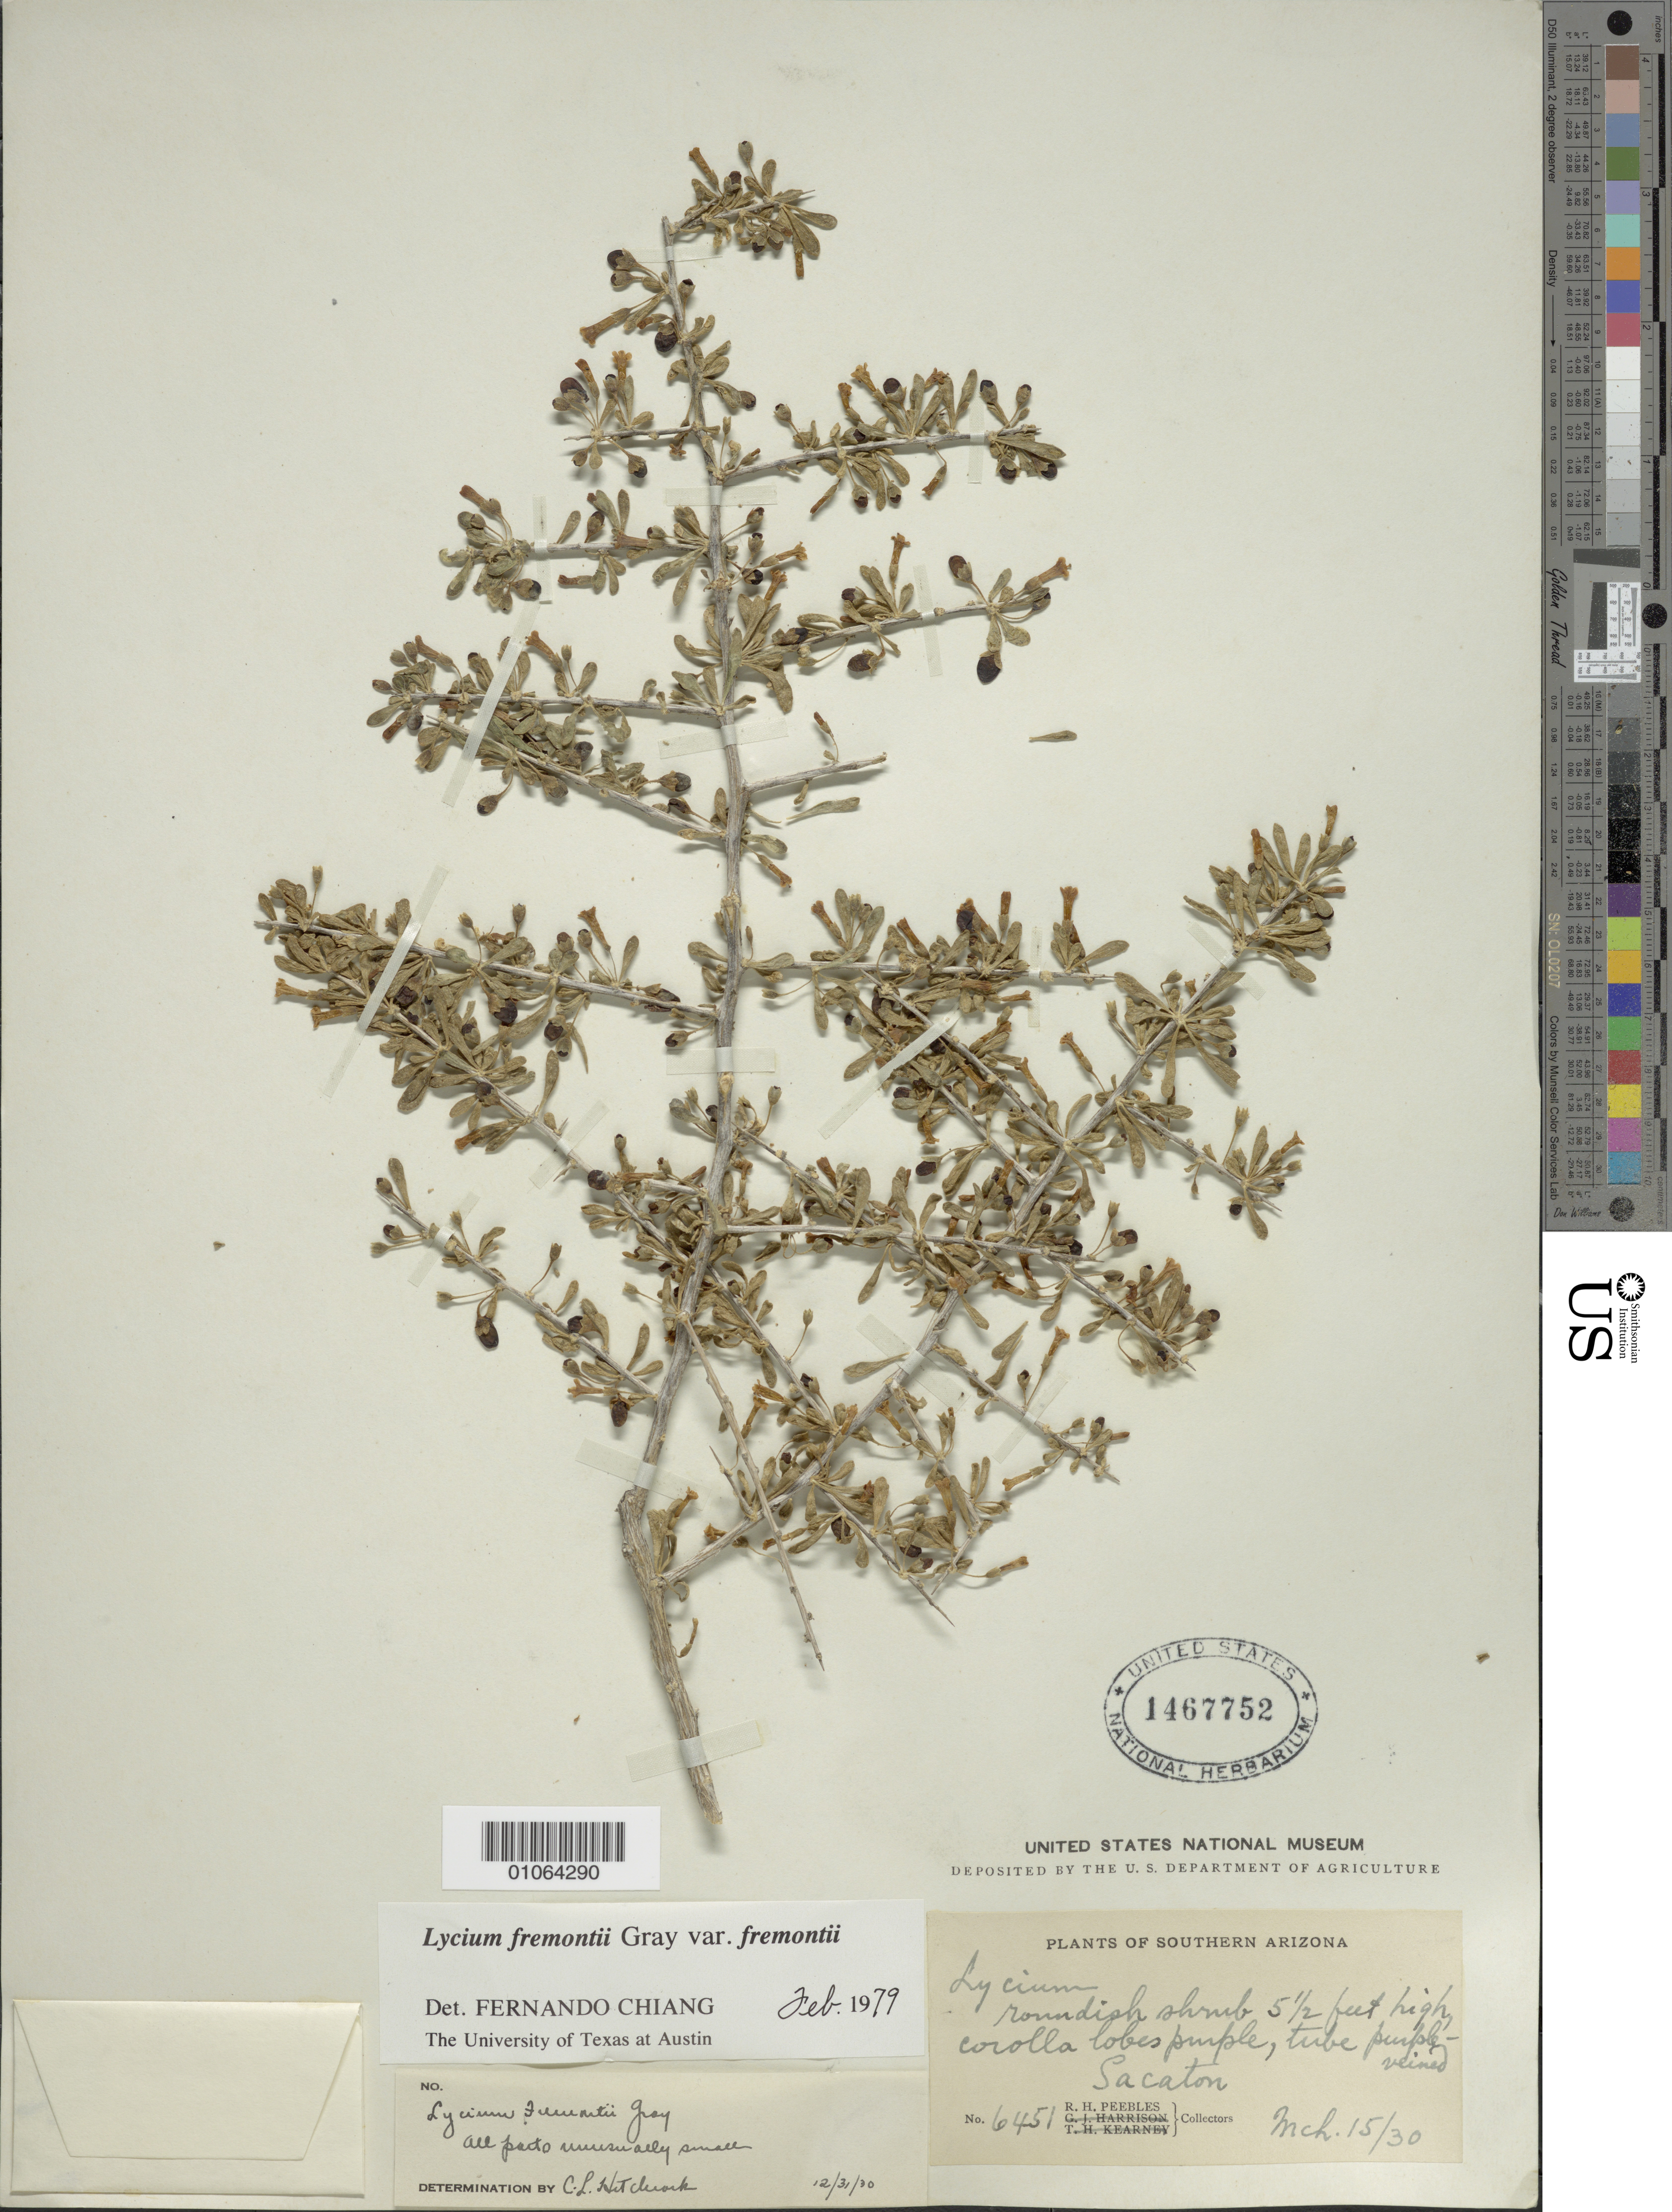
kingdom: Plantae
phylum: Tracheophyta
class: Magnoliopsida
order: Solanales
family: Solanaceae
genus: Lycium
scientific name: Lycium fremontii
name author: A. Gray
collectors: R. H. Peebles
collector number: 6451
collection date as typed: Transcribed d/m/y: 15/3/30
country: United States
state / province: Arizona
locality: Southern Arizona, Sacaton.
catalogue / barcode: US 1467752